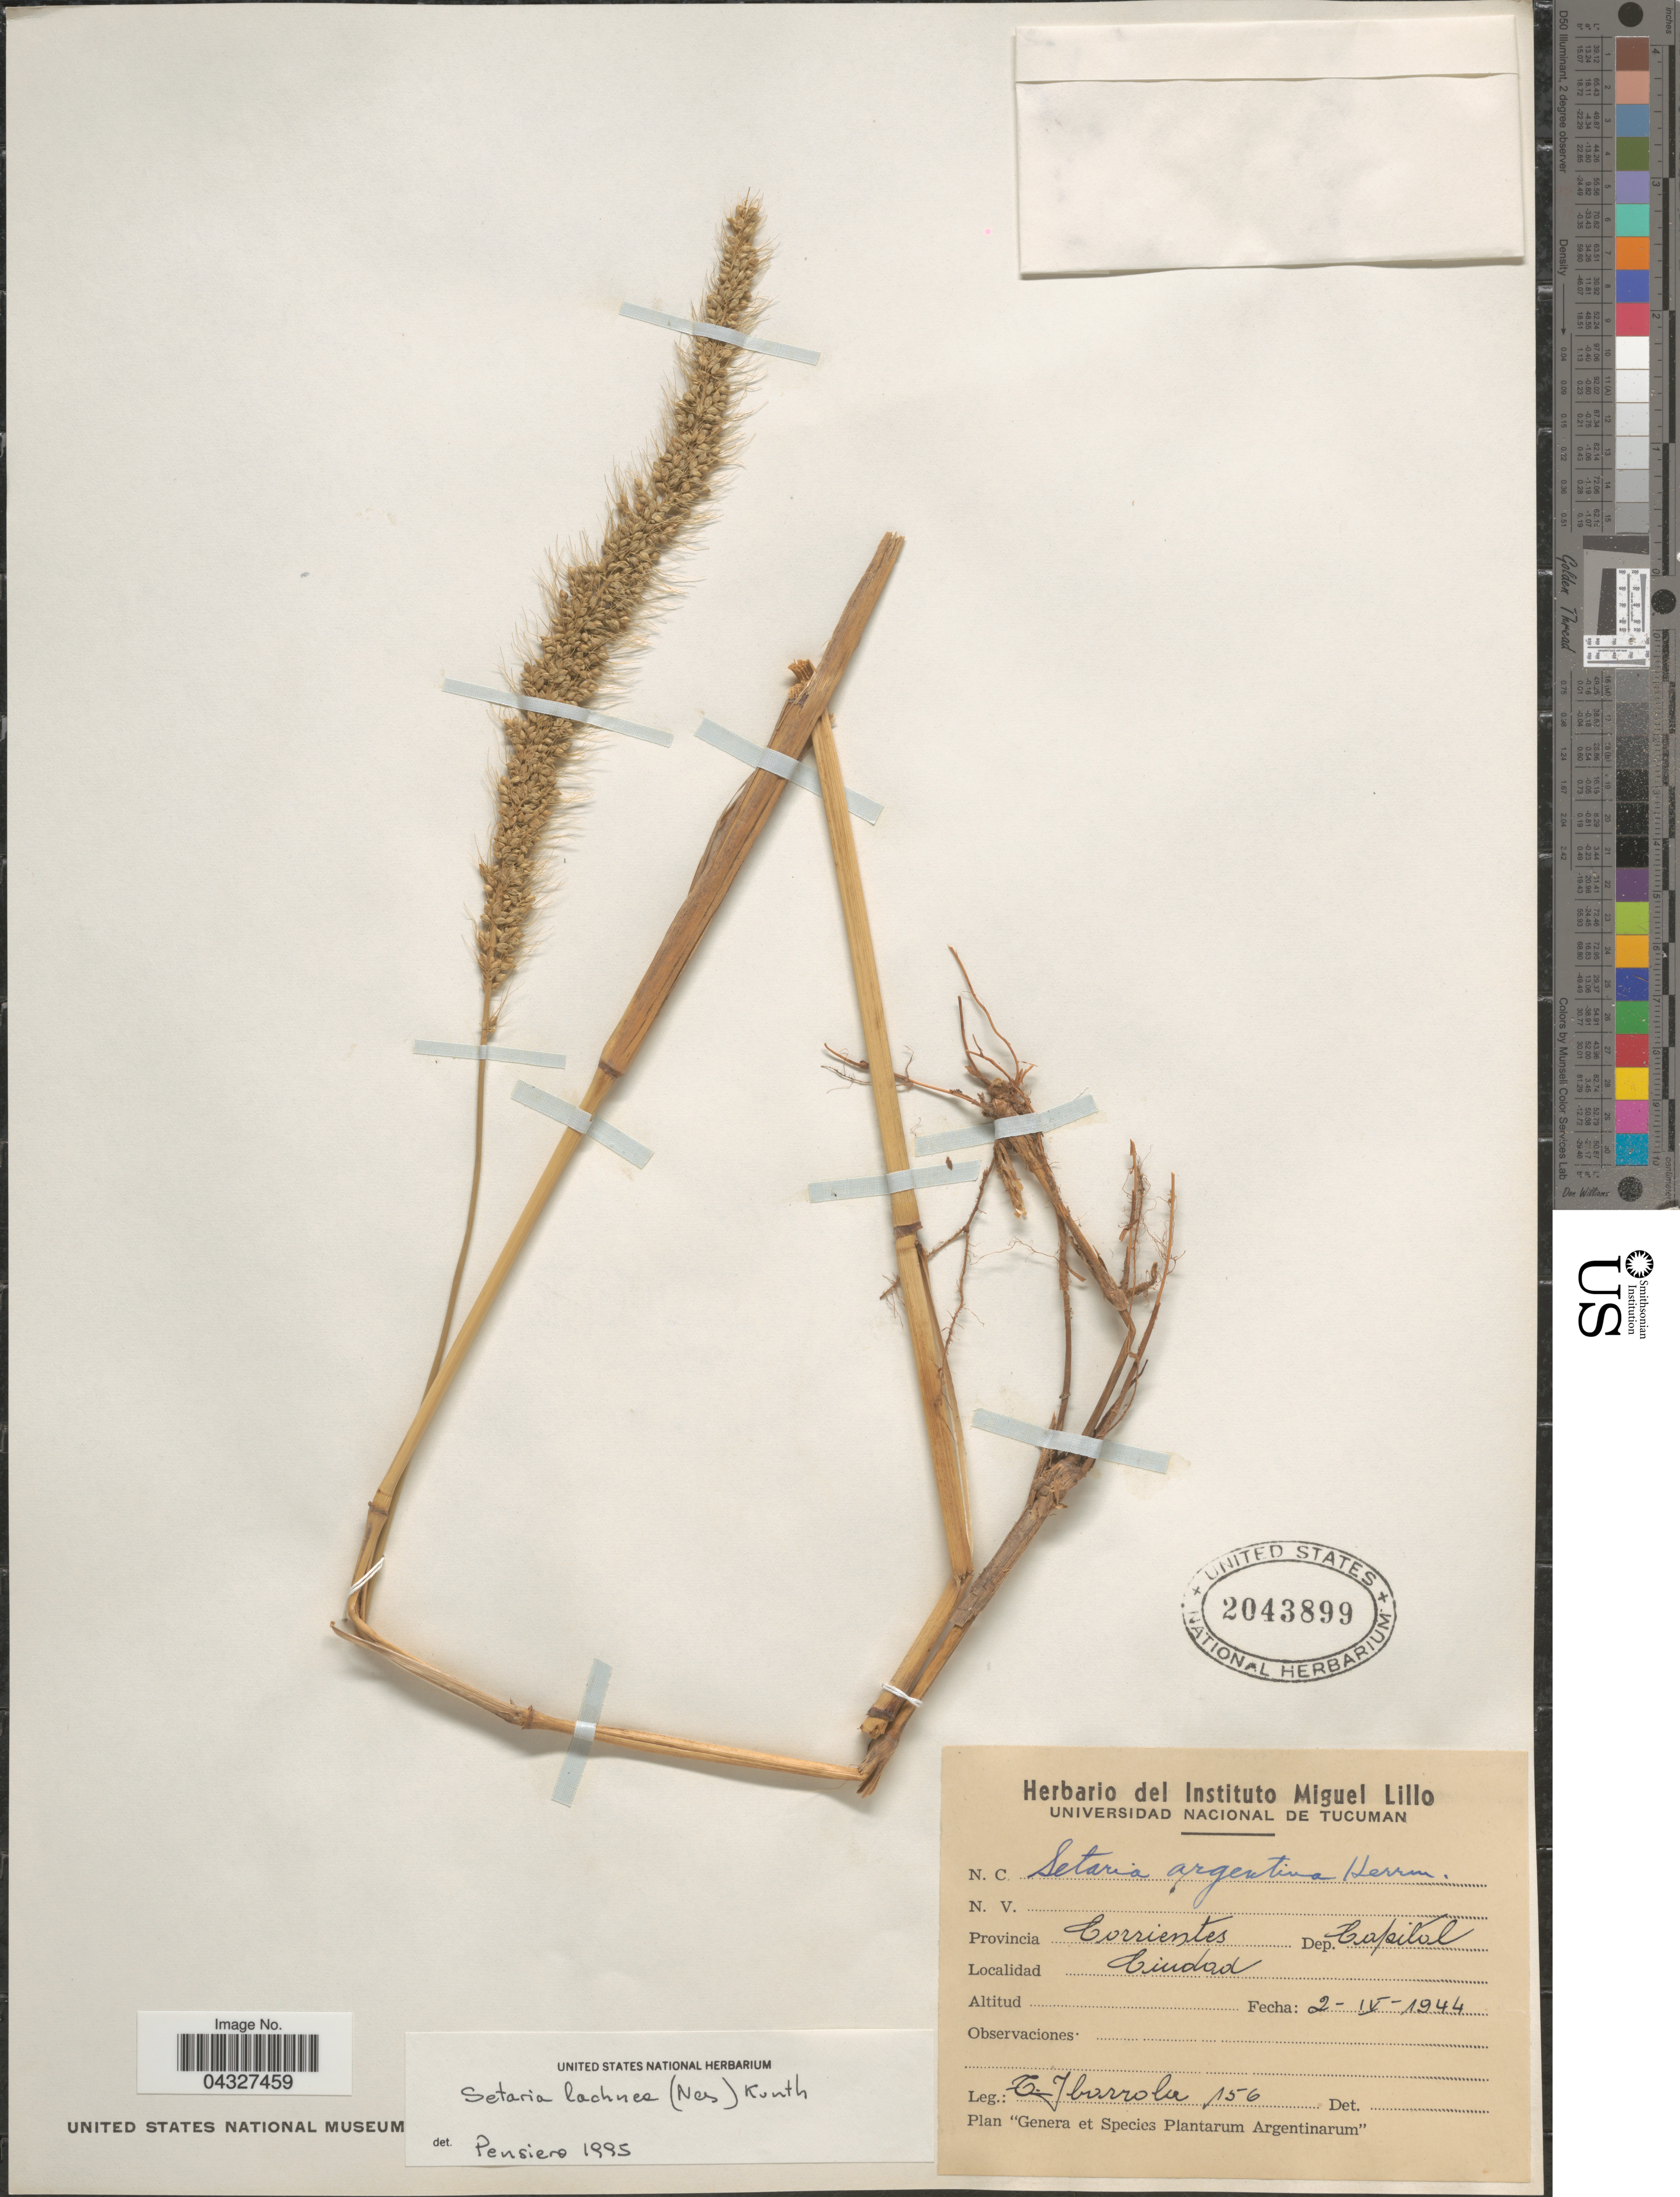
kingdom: Plantae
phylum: Tracheophyta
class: Liliopsida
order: Poales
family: Poaceae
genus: Setaria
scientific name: Setaria lachnea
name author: (Nees) Kunth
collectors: T. Ibarrola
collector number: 156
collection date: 1944-04-02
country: Argentina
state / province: Corrientes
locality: Dep. Capital. Ciudad.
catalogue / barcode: US 2043899